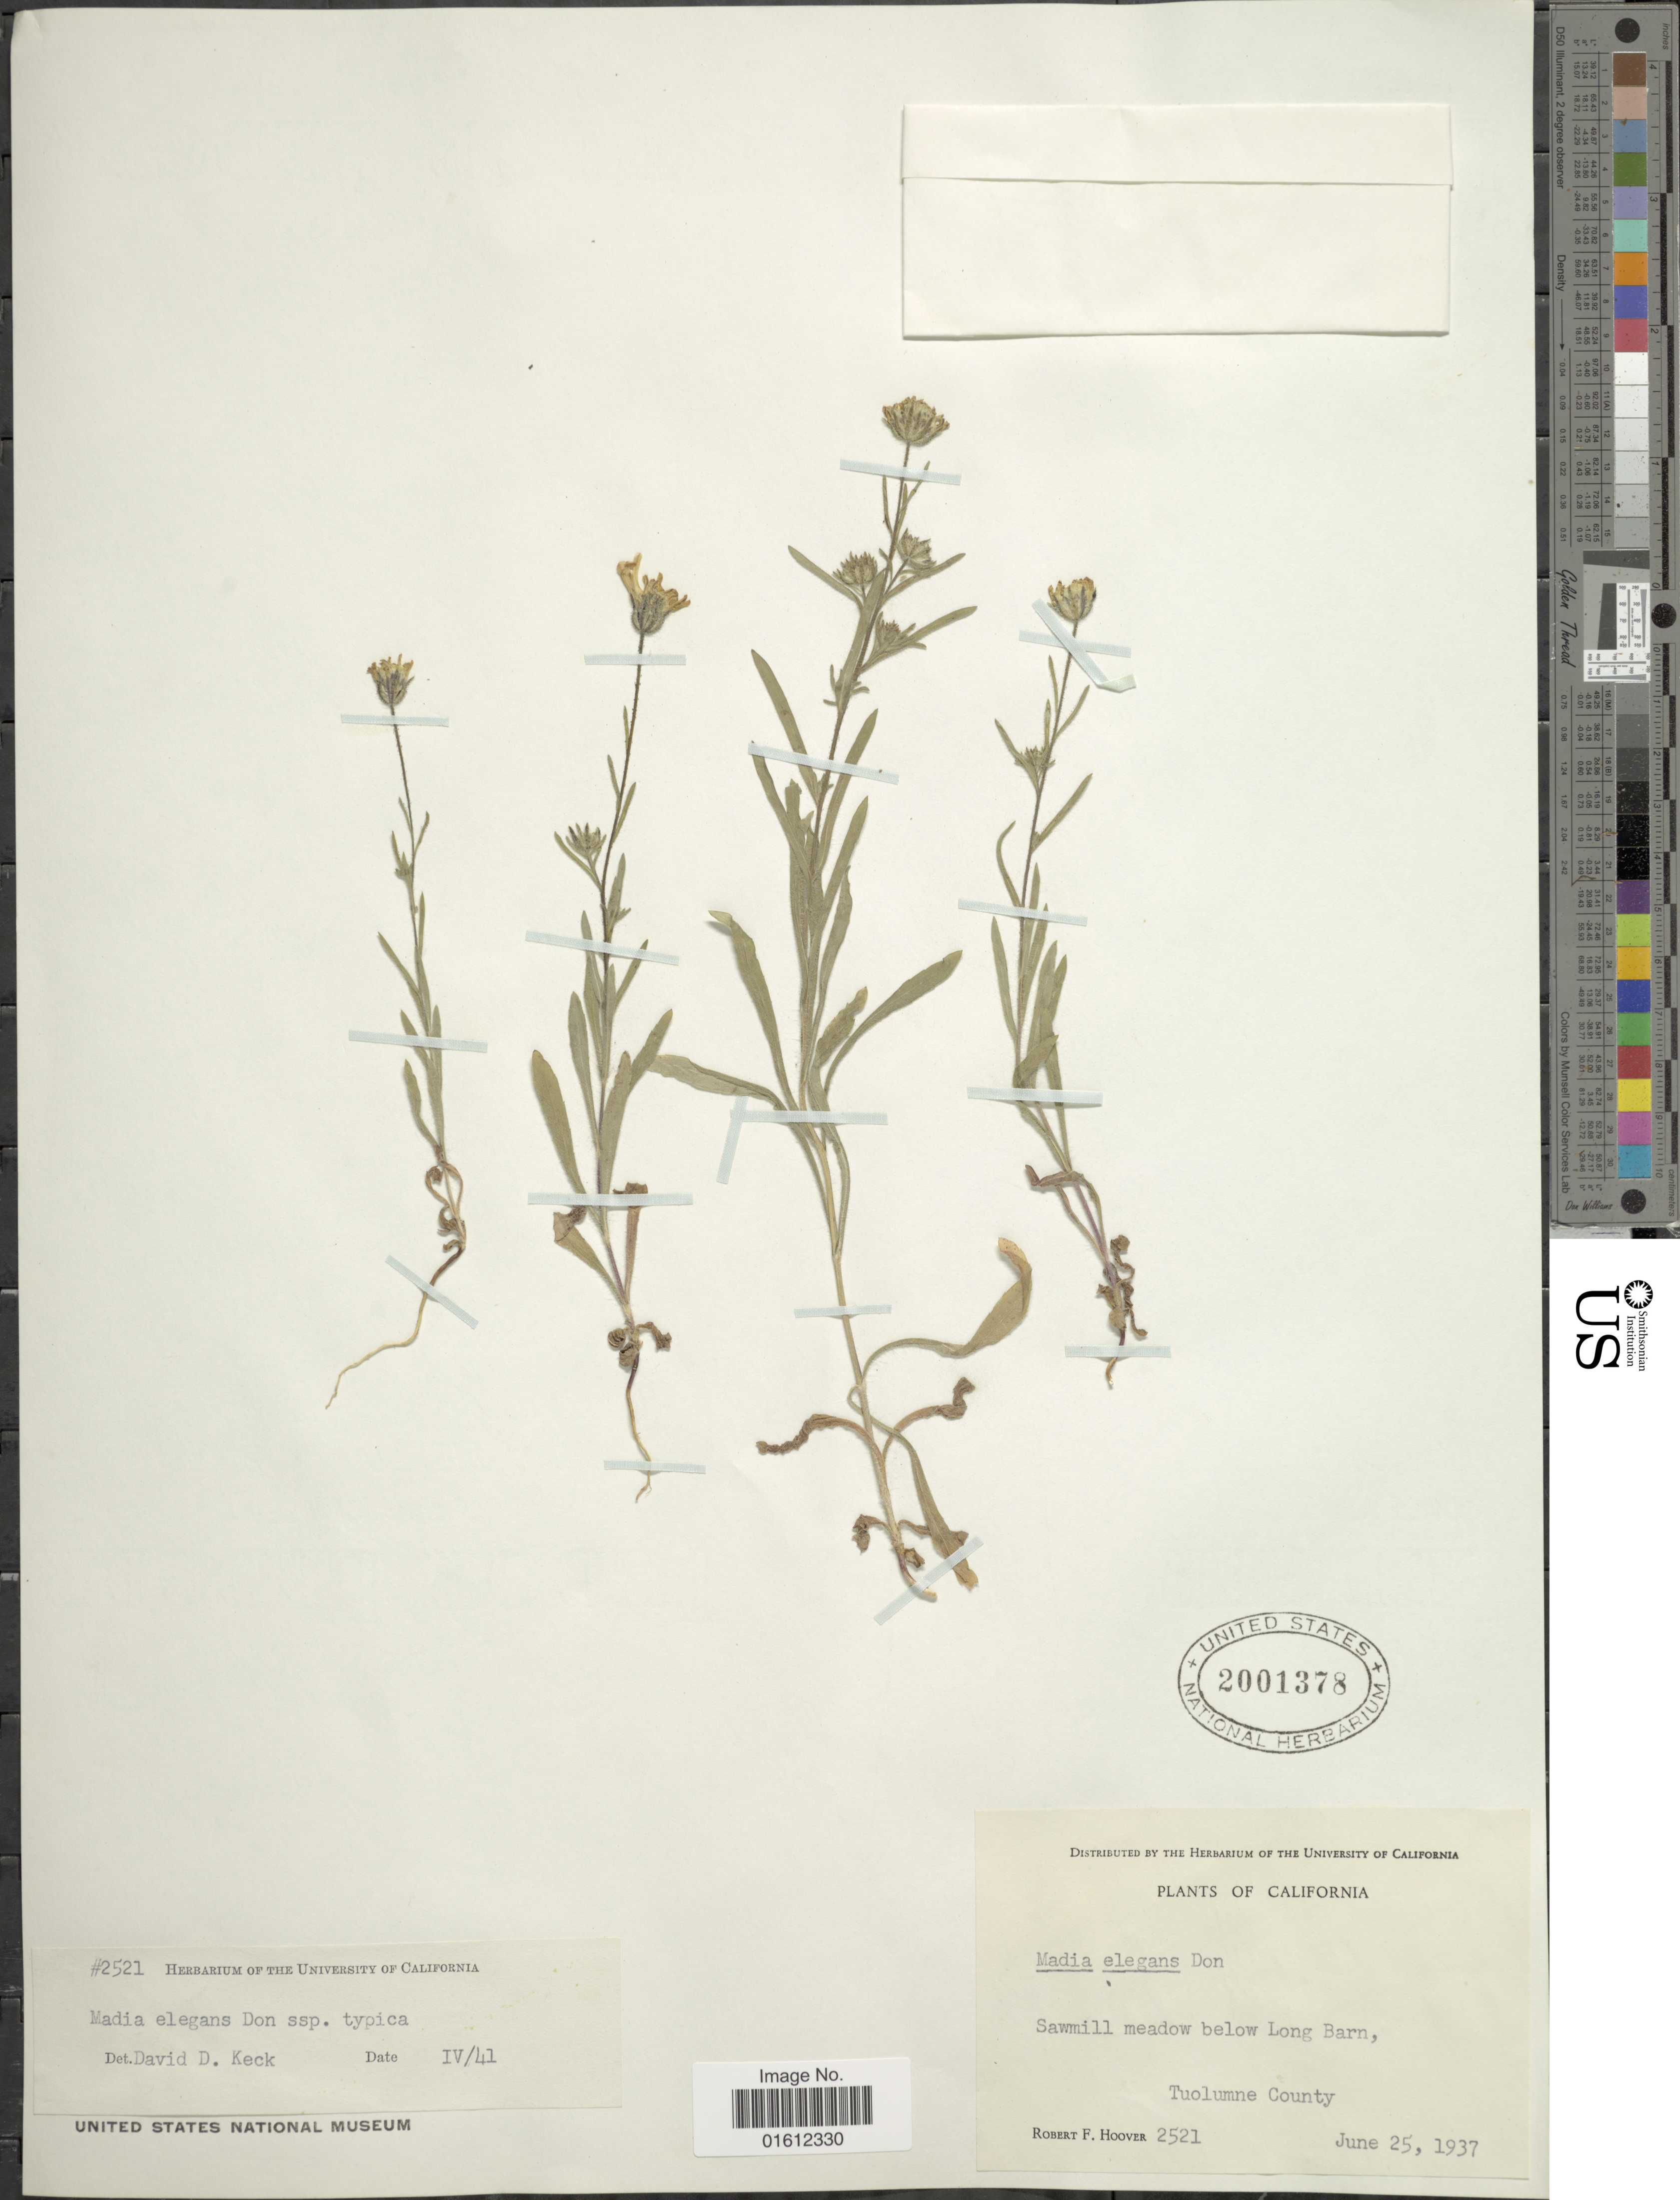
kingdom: Plantae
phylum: Tracheophyta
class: Magnoliopsida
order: Asterales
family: Asteraceae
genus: Madia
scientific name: Madia elegans subsp. elegans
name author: D. Don ex Lindl.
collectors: R. F. Hoover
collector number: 2521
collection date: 1937-06-25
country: United States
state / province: California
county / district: Tuolumne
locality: Sawmill meadow below Long Barn, Tuolumne County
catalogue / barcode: US 2001378